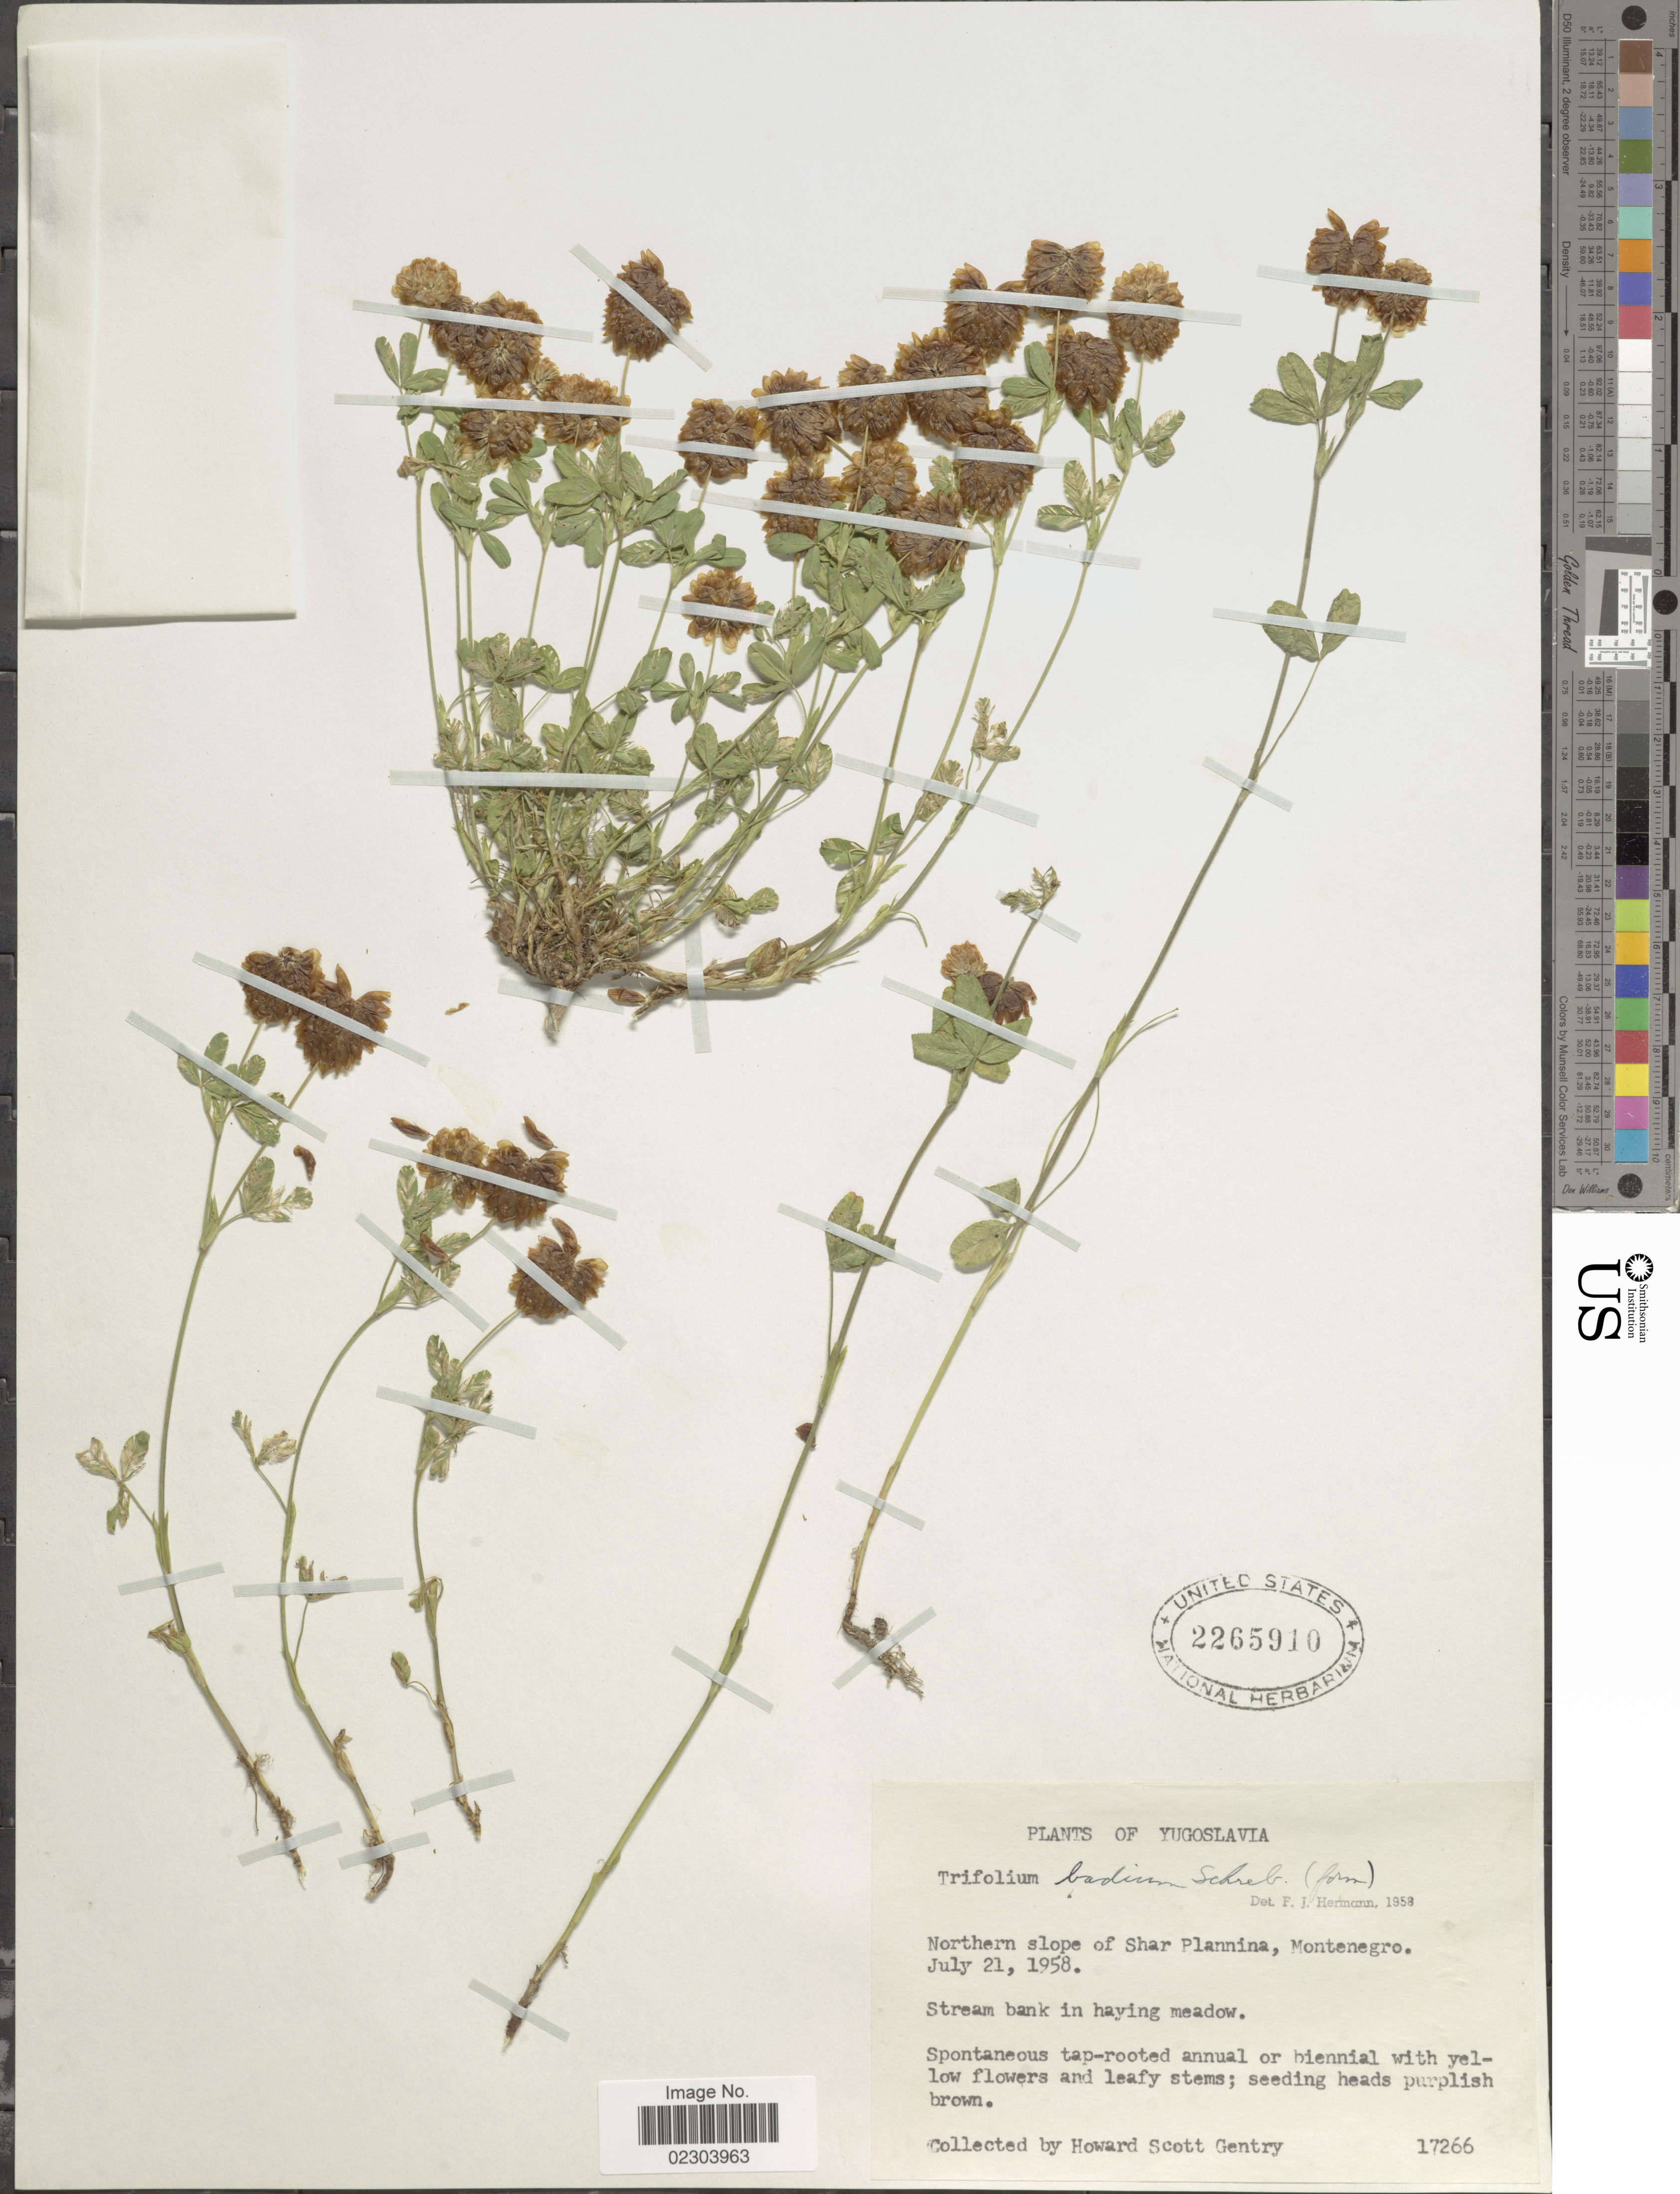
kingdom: Plantae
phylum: Tracheophyta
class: Magnoliopsida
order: Fabales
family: Fabaceae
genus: Trifolium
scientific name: Trifolium badium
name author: Schreb.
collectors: H. S. Gentry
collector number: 17266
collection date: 1958-07-21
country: North Macedonia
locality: Yugoslavia, Northern slope of Sar Mountains (Shar Plannina), Montenegro, stream bank in haying meadow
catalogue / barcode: US 2265910